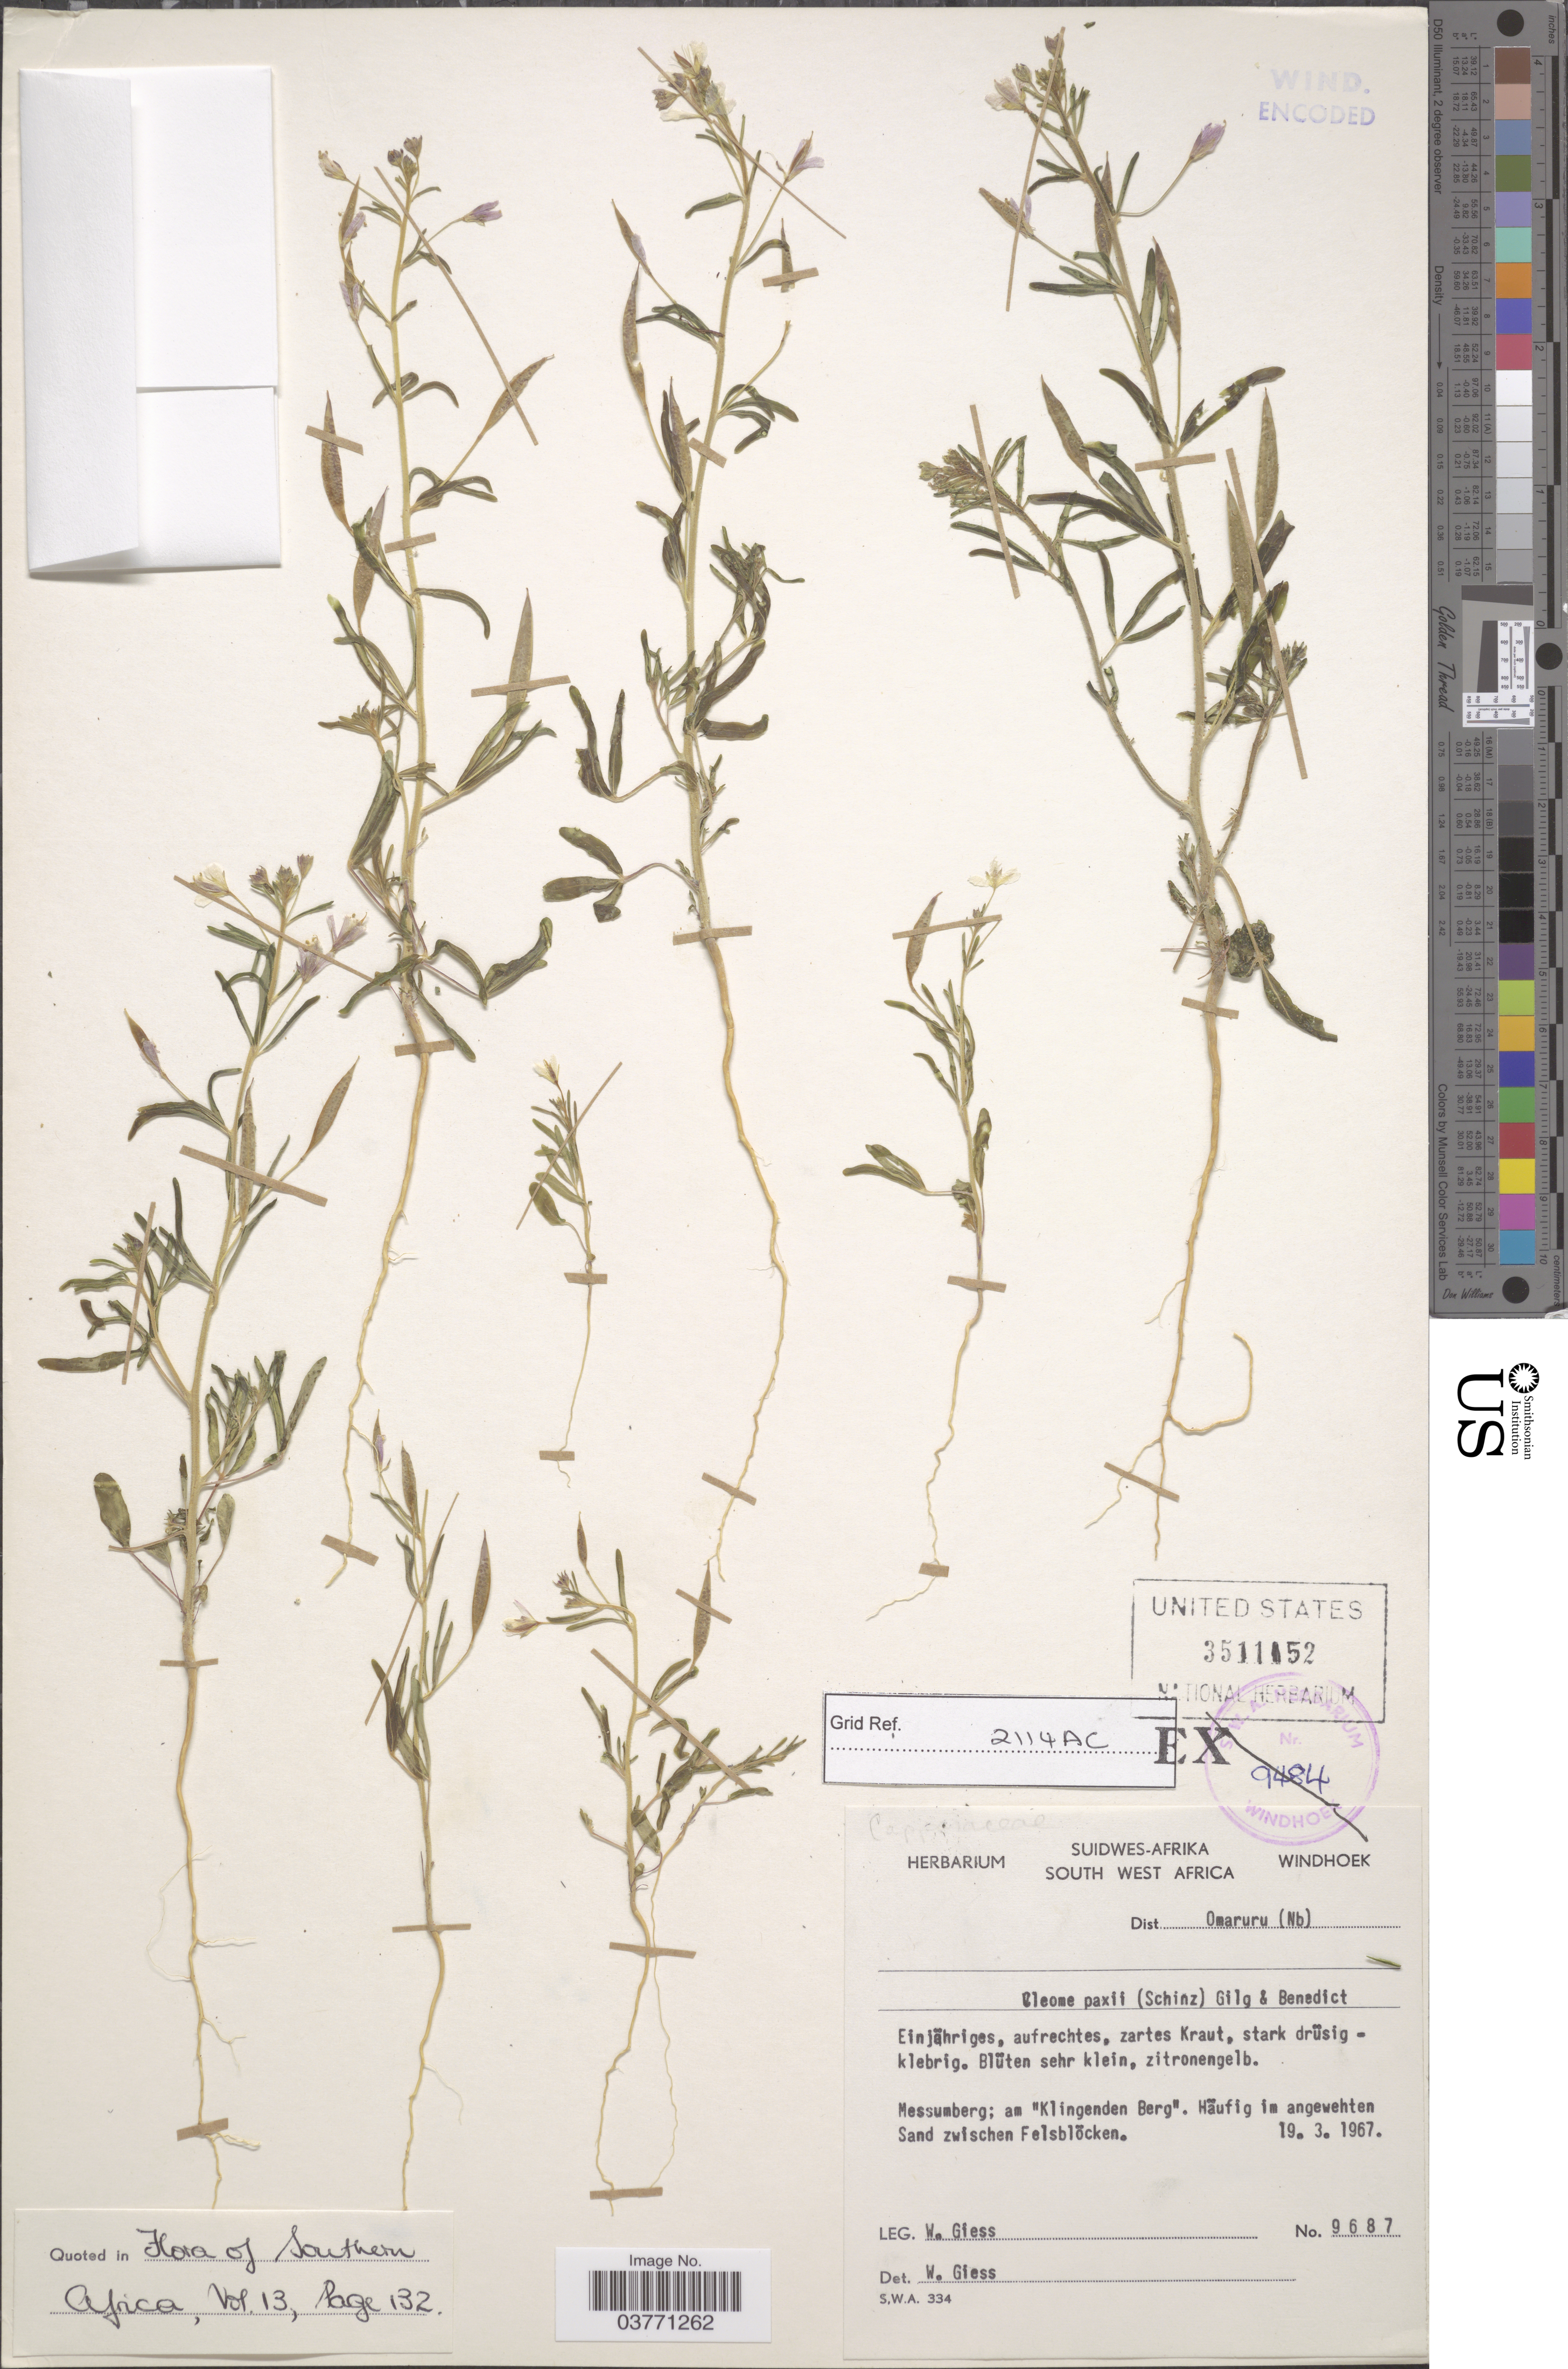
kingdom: Plantae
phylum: Tracheophyta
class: Magnoliopsida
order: Brassicales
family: Cleomaceae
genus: Kersia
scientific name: Kersia paxii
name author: (Schinz) Roalson & J.C. Hall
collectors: W. Giess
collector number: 9687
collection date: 1967-03-19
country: Namibia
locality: Dist. Omaruru (Nb). Messumberg; am 'Klingenden Berg'. Häufig im angewehten Sand zwischen Felsblöcken.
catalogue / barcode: US 3511152